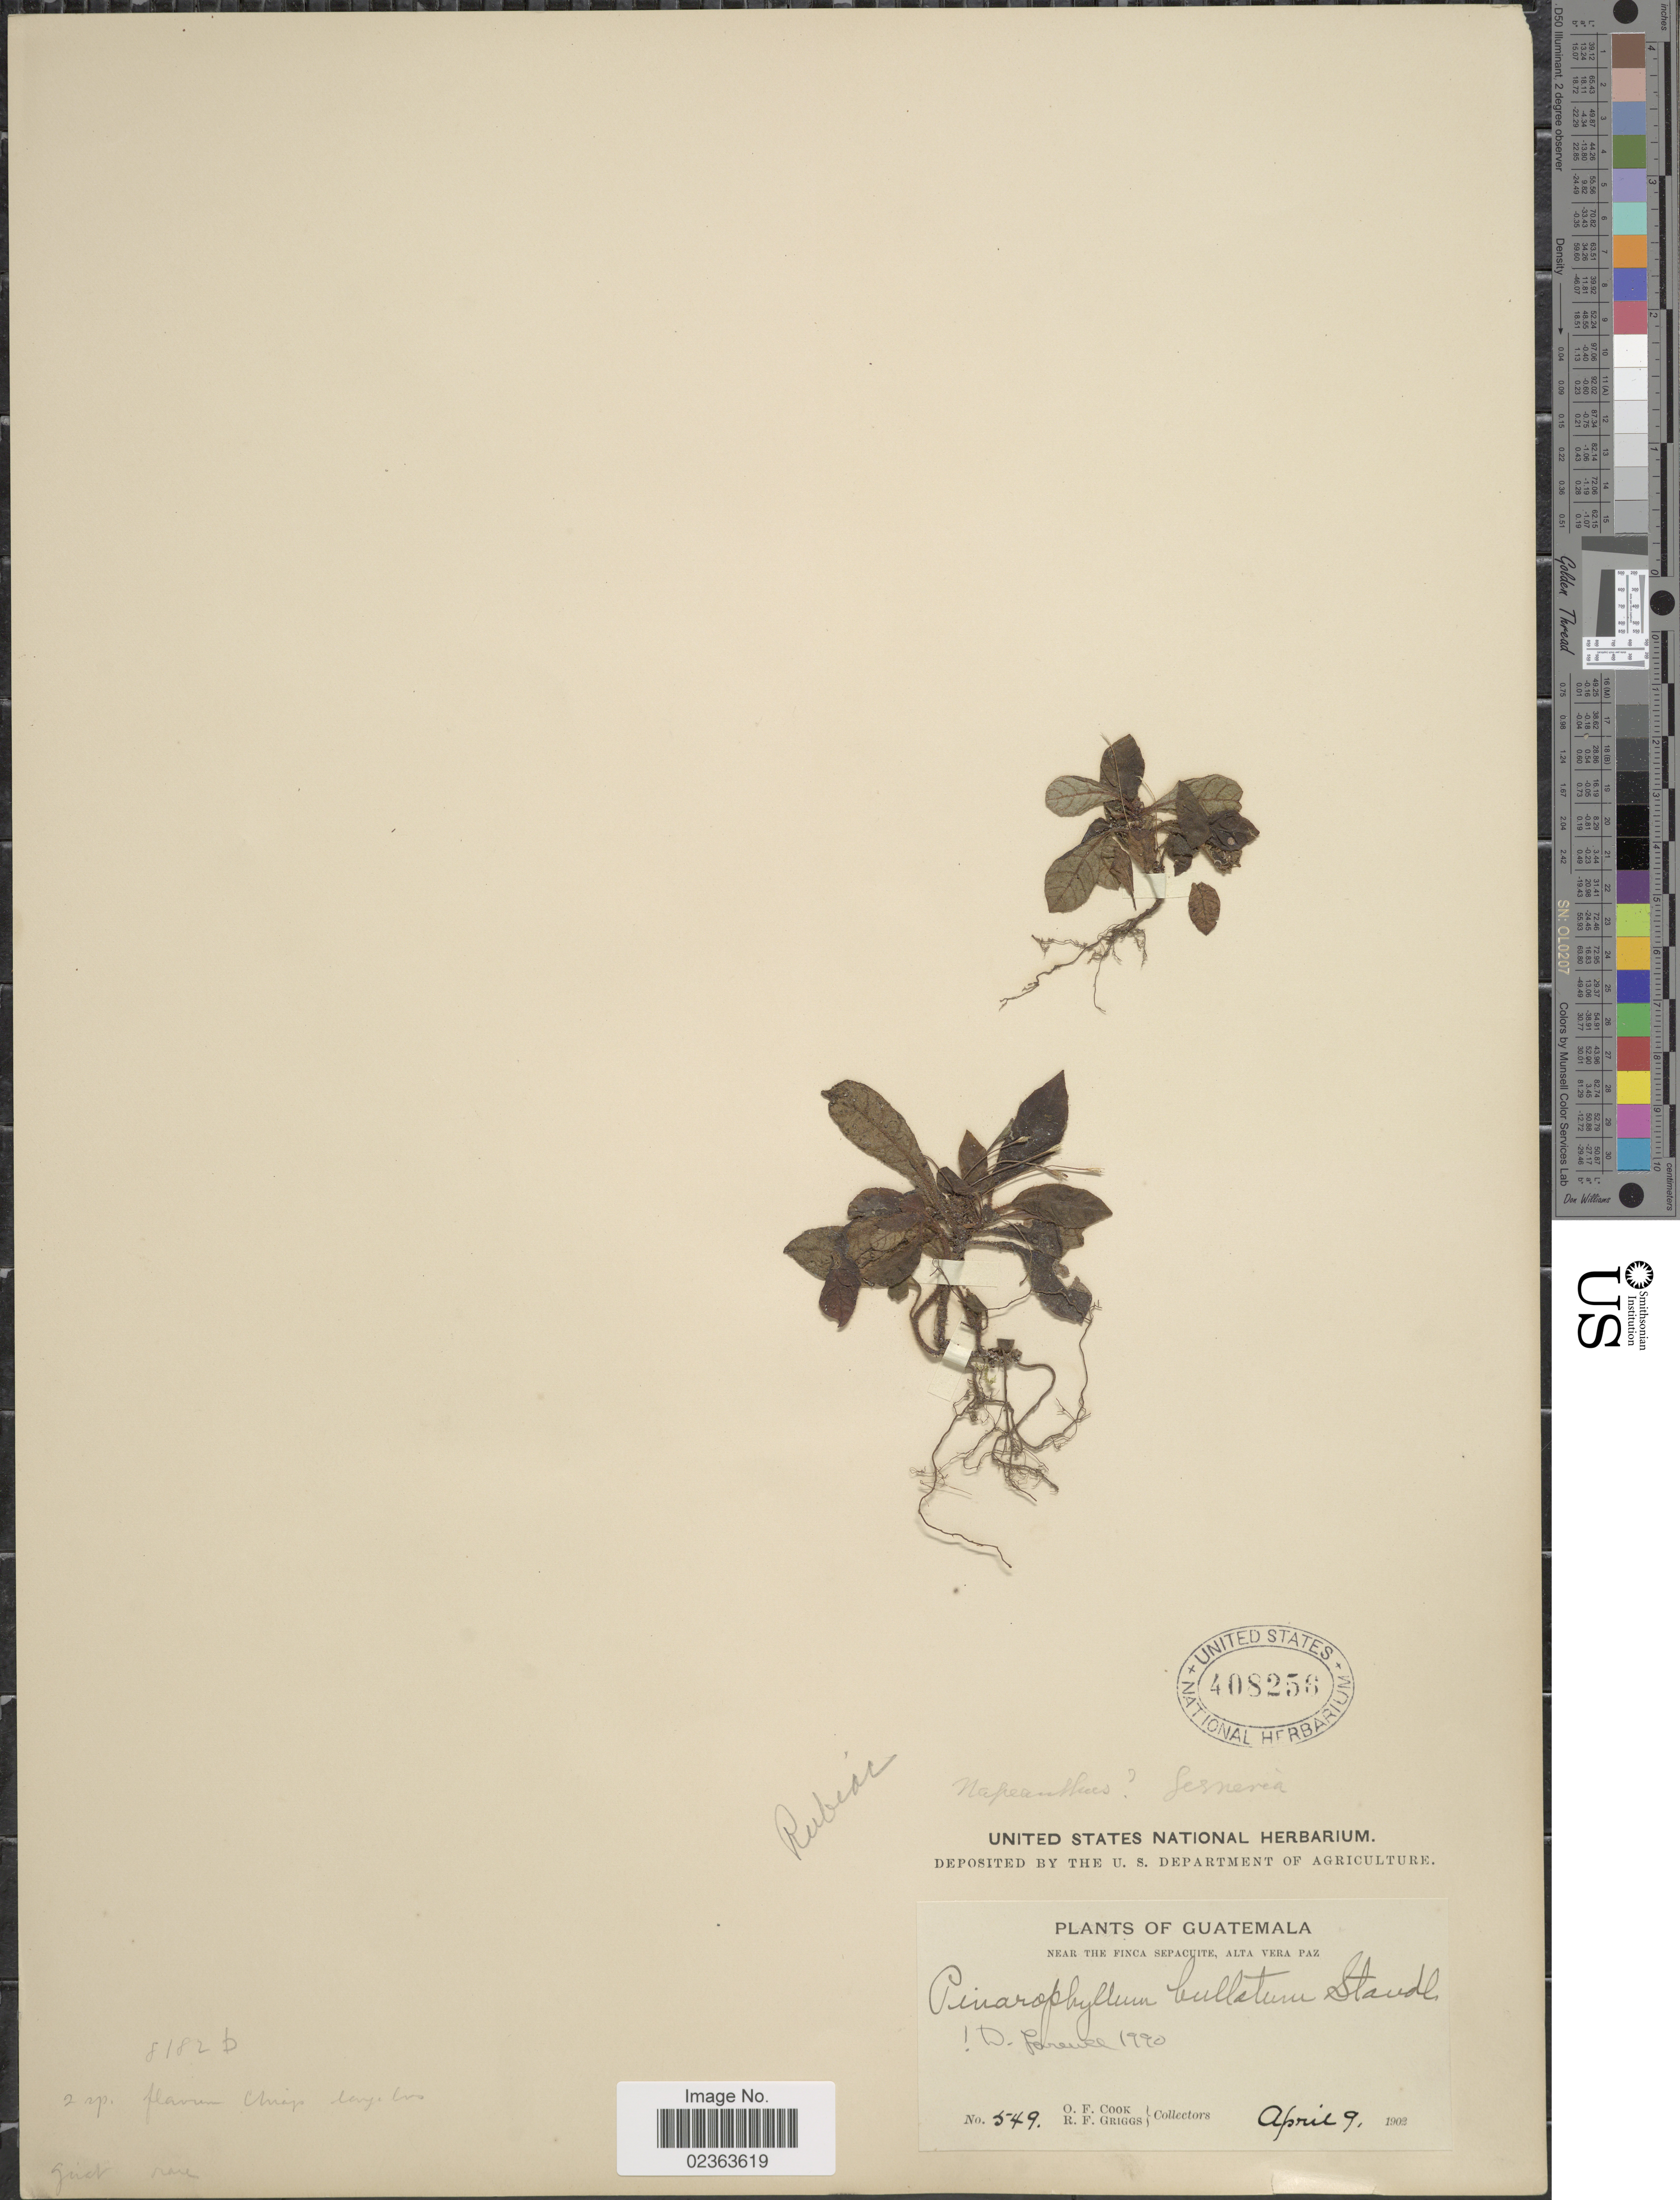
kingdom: Plantae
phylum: Tracheophyta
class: Magnoliopsida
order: Gentianales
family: Rubiaceae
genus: Pinarophyllon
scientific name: Pinarophyllon bullatum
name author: Standl.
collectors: O. F. Cook & R. F. Griggs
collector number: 549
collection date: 1902-04-09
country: Guatemala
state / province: Alta Verapaz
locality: Near The Finca Sepacuite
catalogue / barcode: US 408256